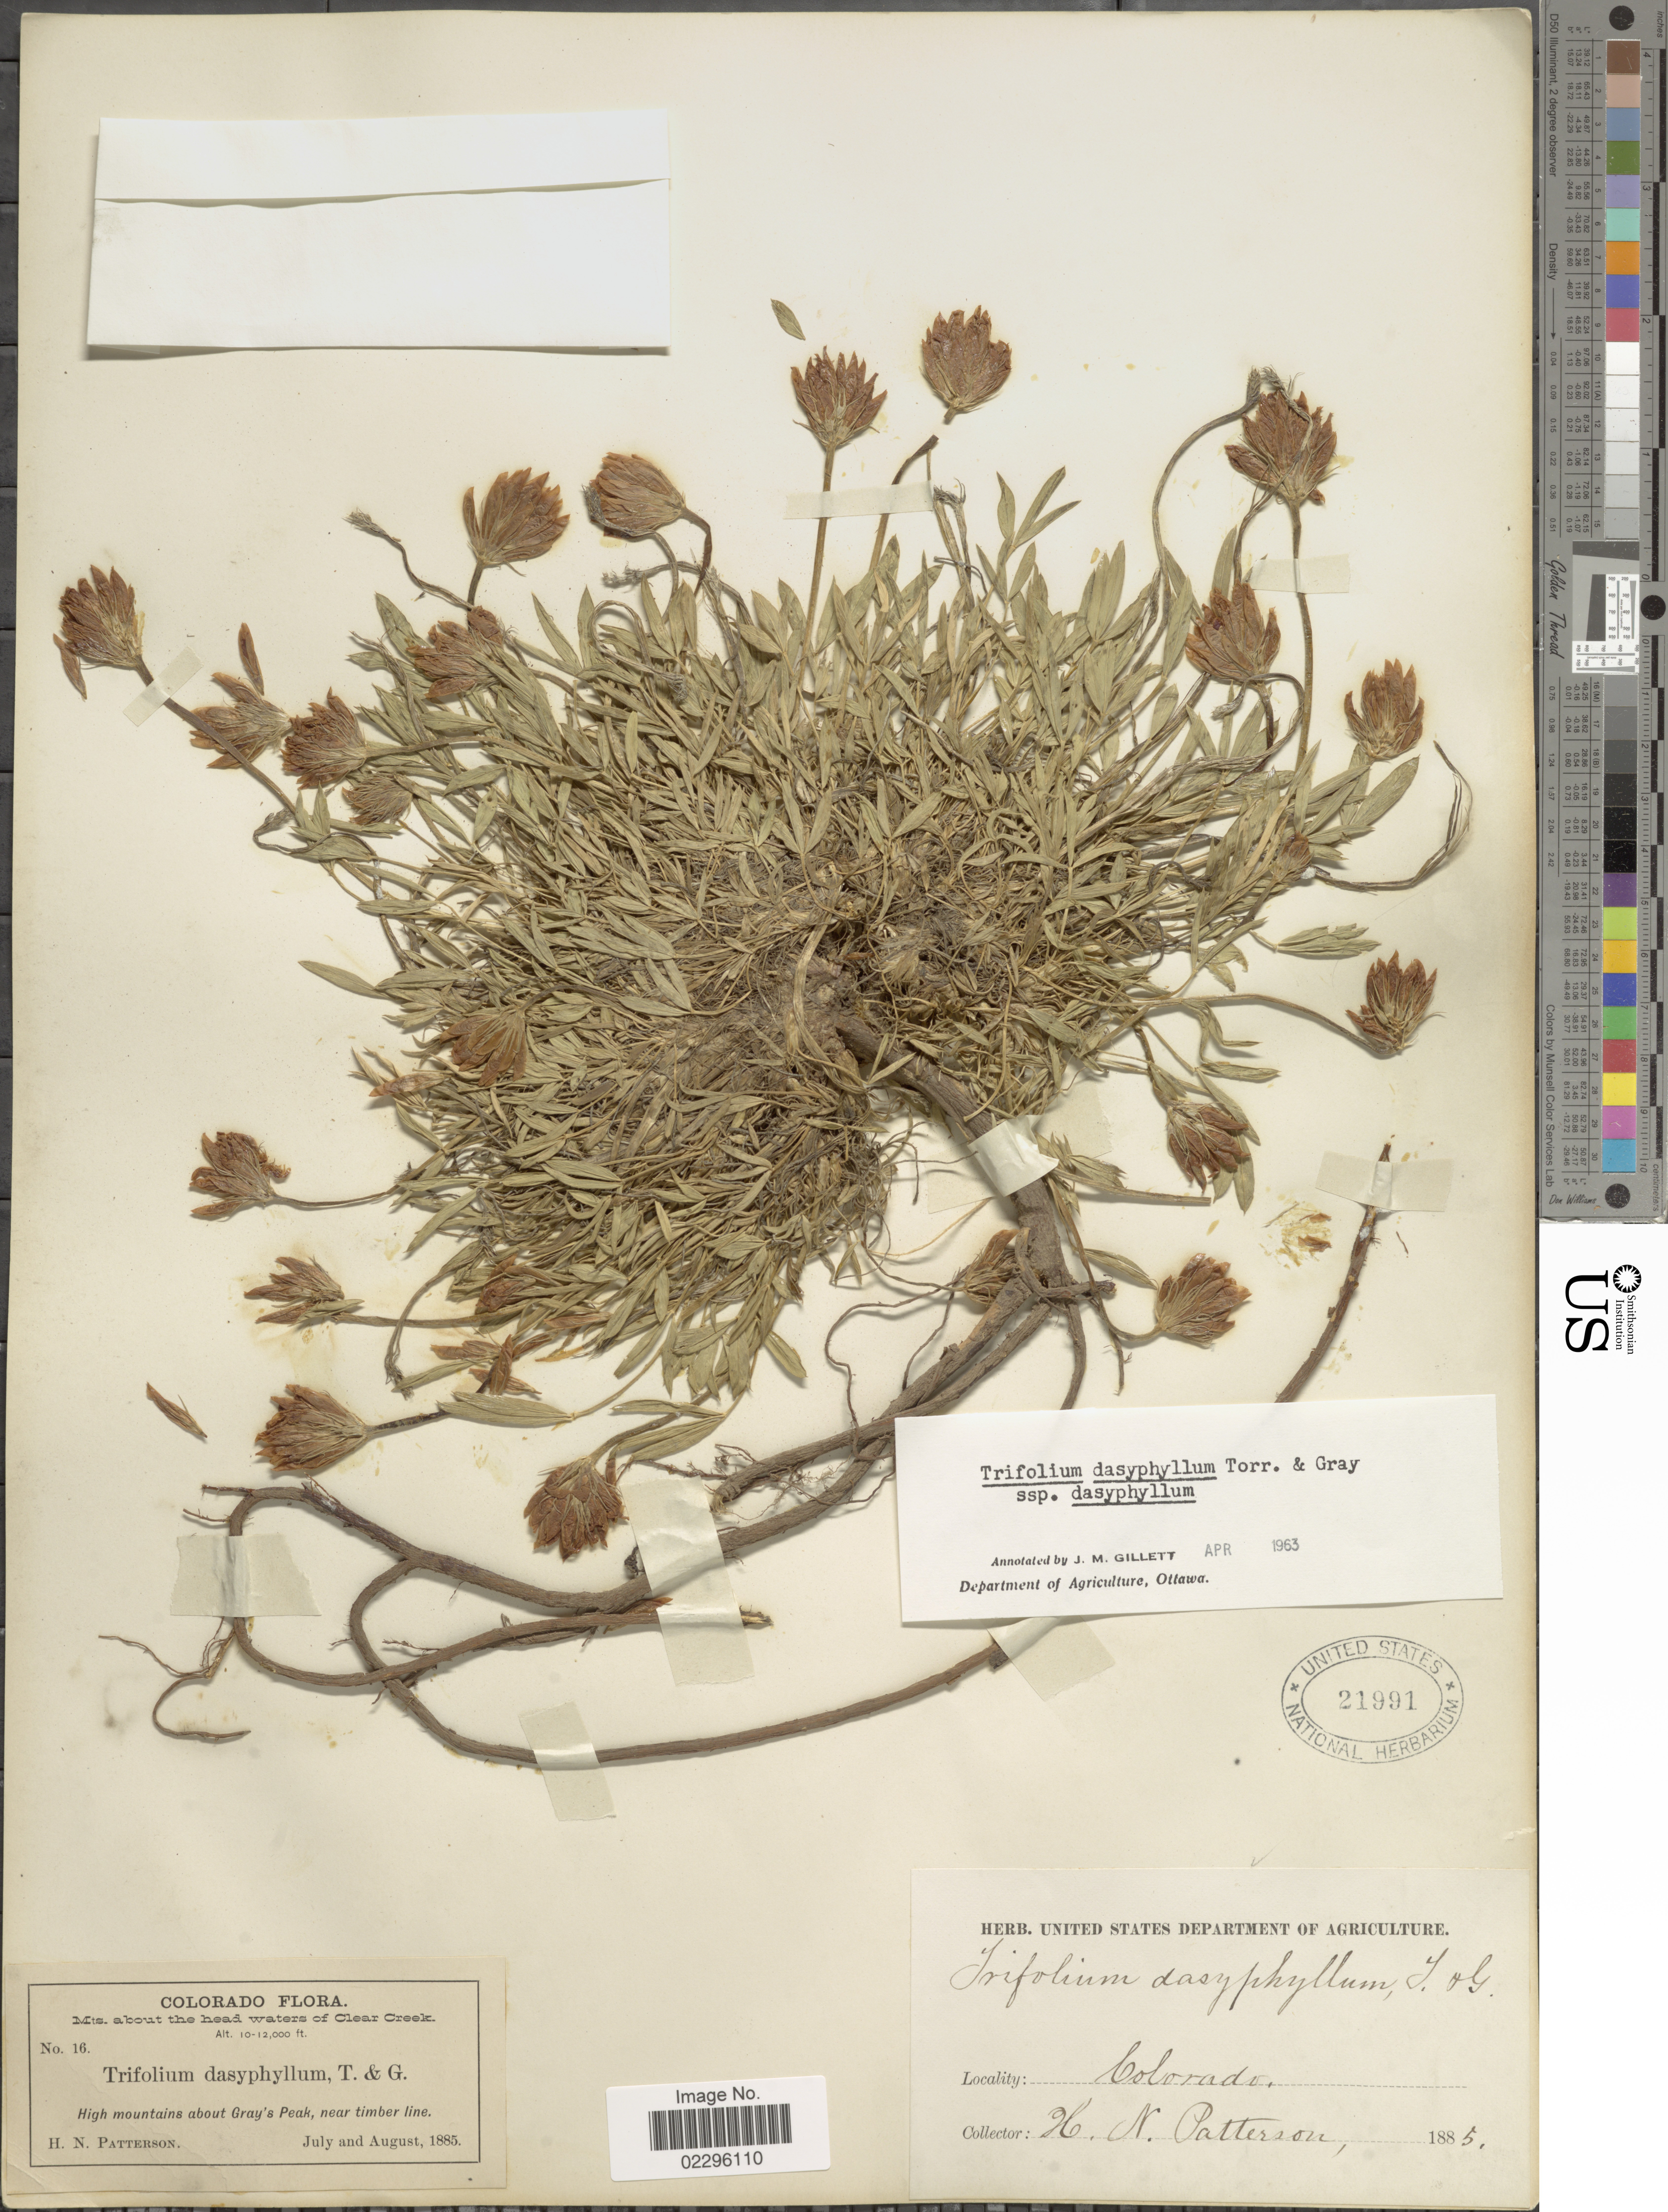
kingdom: Plantae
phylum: Tracheophyta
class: Magnoliopsida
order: Fabales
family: Fabaceae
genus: Trifolium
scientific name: Trifolium dasyphyllum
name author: Torr. & A. Gray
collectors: H. N. Patterson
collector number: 16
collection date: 1885-07/1885-08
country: United States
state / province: Colorado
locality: Mts. about the headwaters of Clear Creek, High Mountains about Gray's Peak, near timberline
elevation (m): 3048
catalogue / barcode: US 21991